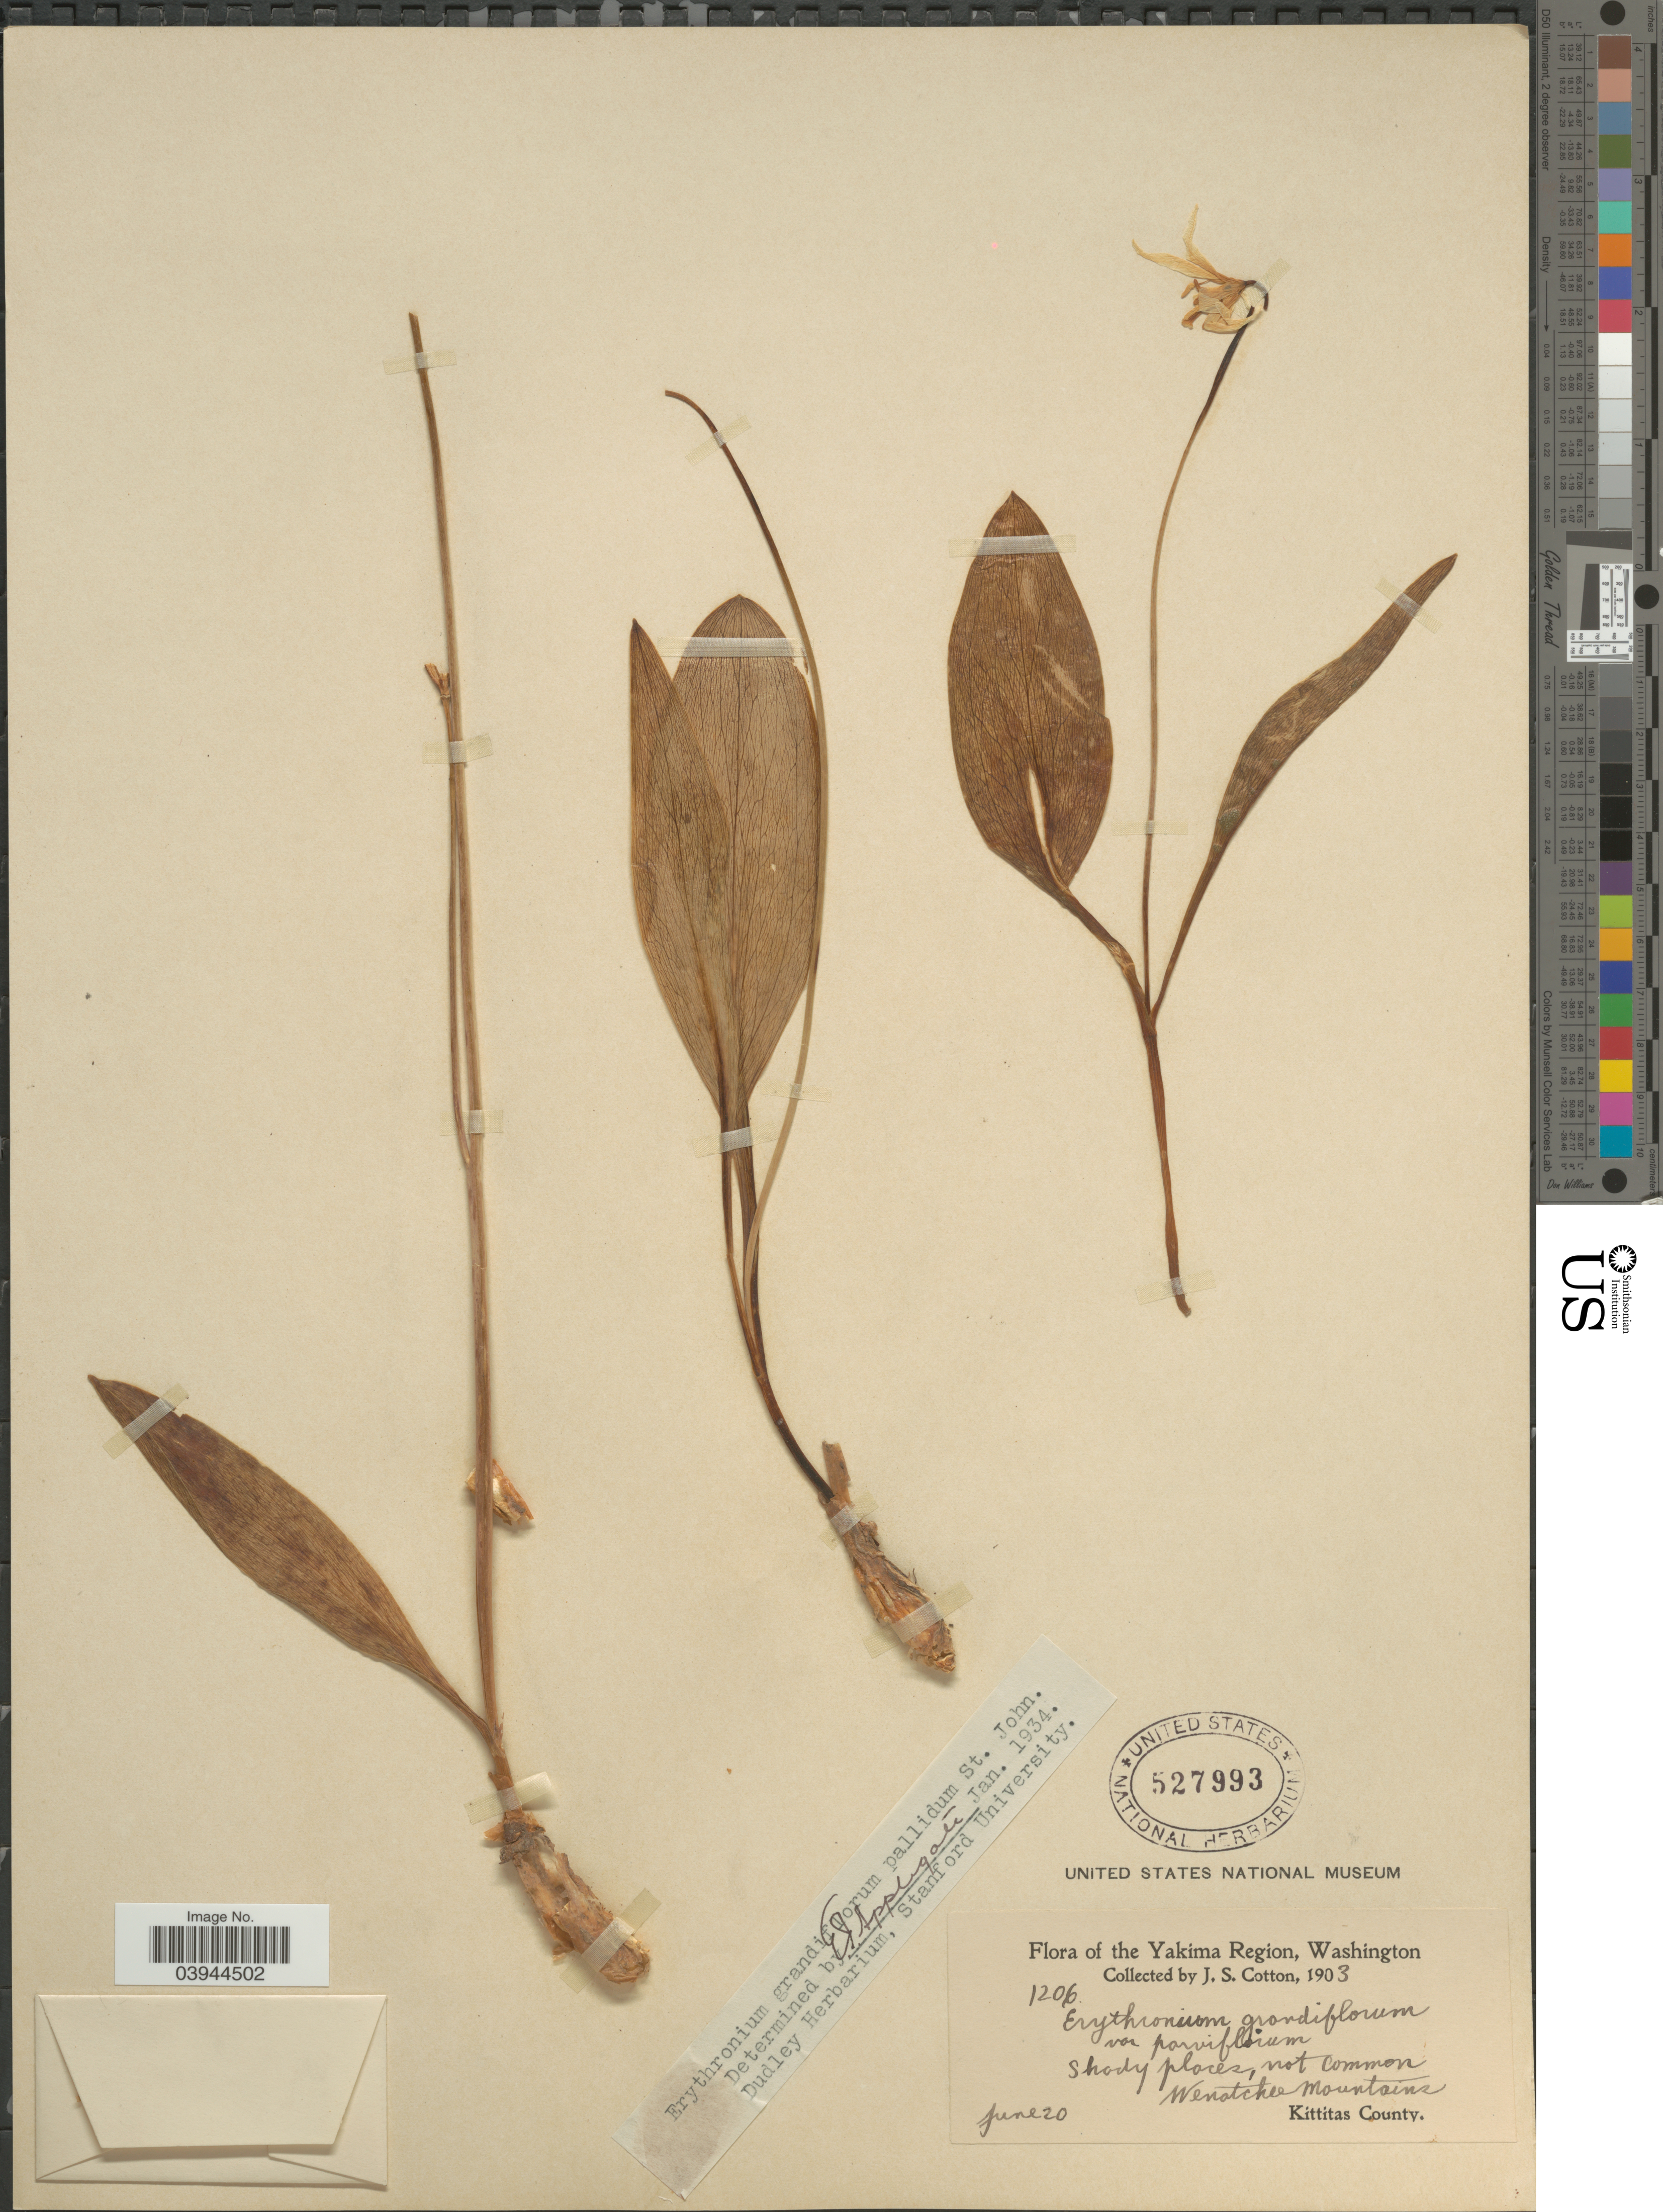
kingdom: Plantae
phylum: Tracheophyta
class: Liliopsida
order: Liliales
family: Liliaceae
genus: Erythronium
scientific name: Erythronium grandiflorum var. pallidum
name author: H. St. John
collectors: J. S. Cotton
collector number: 1208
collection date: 1903-06-20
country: United States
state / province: Washington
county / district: Kittitas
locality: Yakima Region. Wenatchee Mountains. Kittitas County.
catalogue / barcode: US 527993